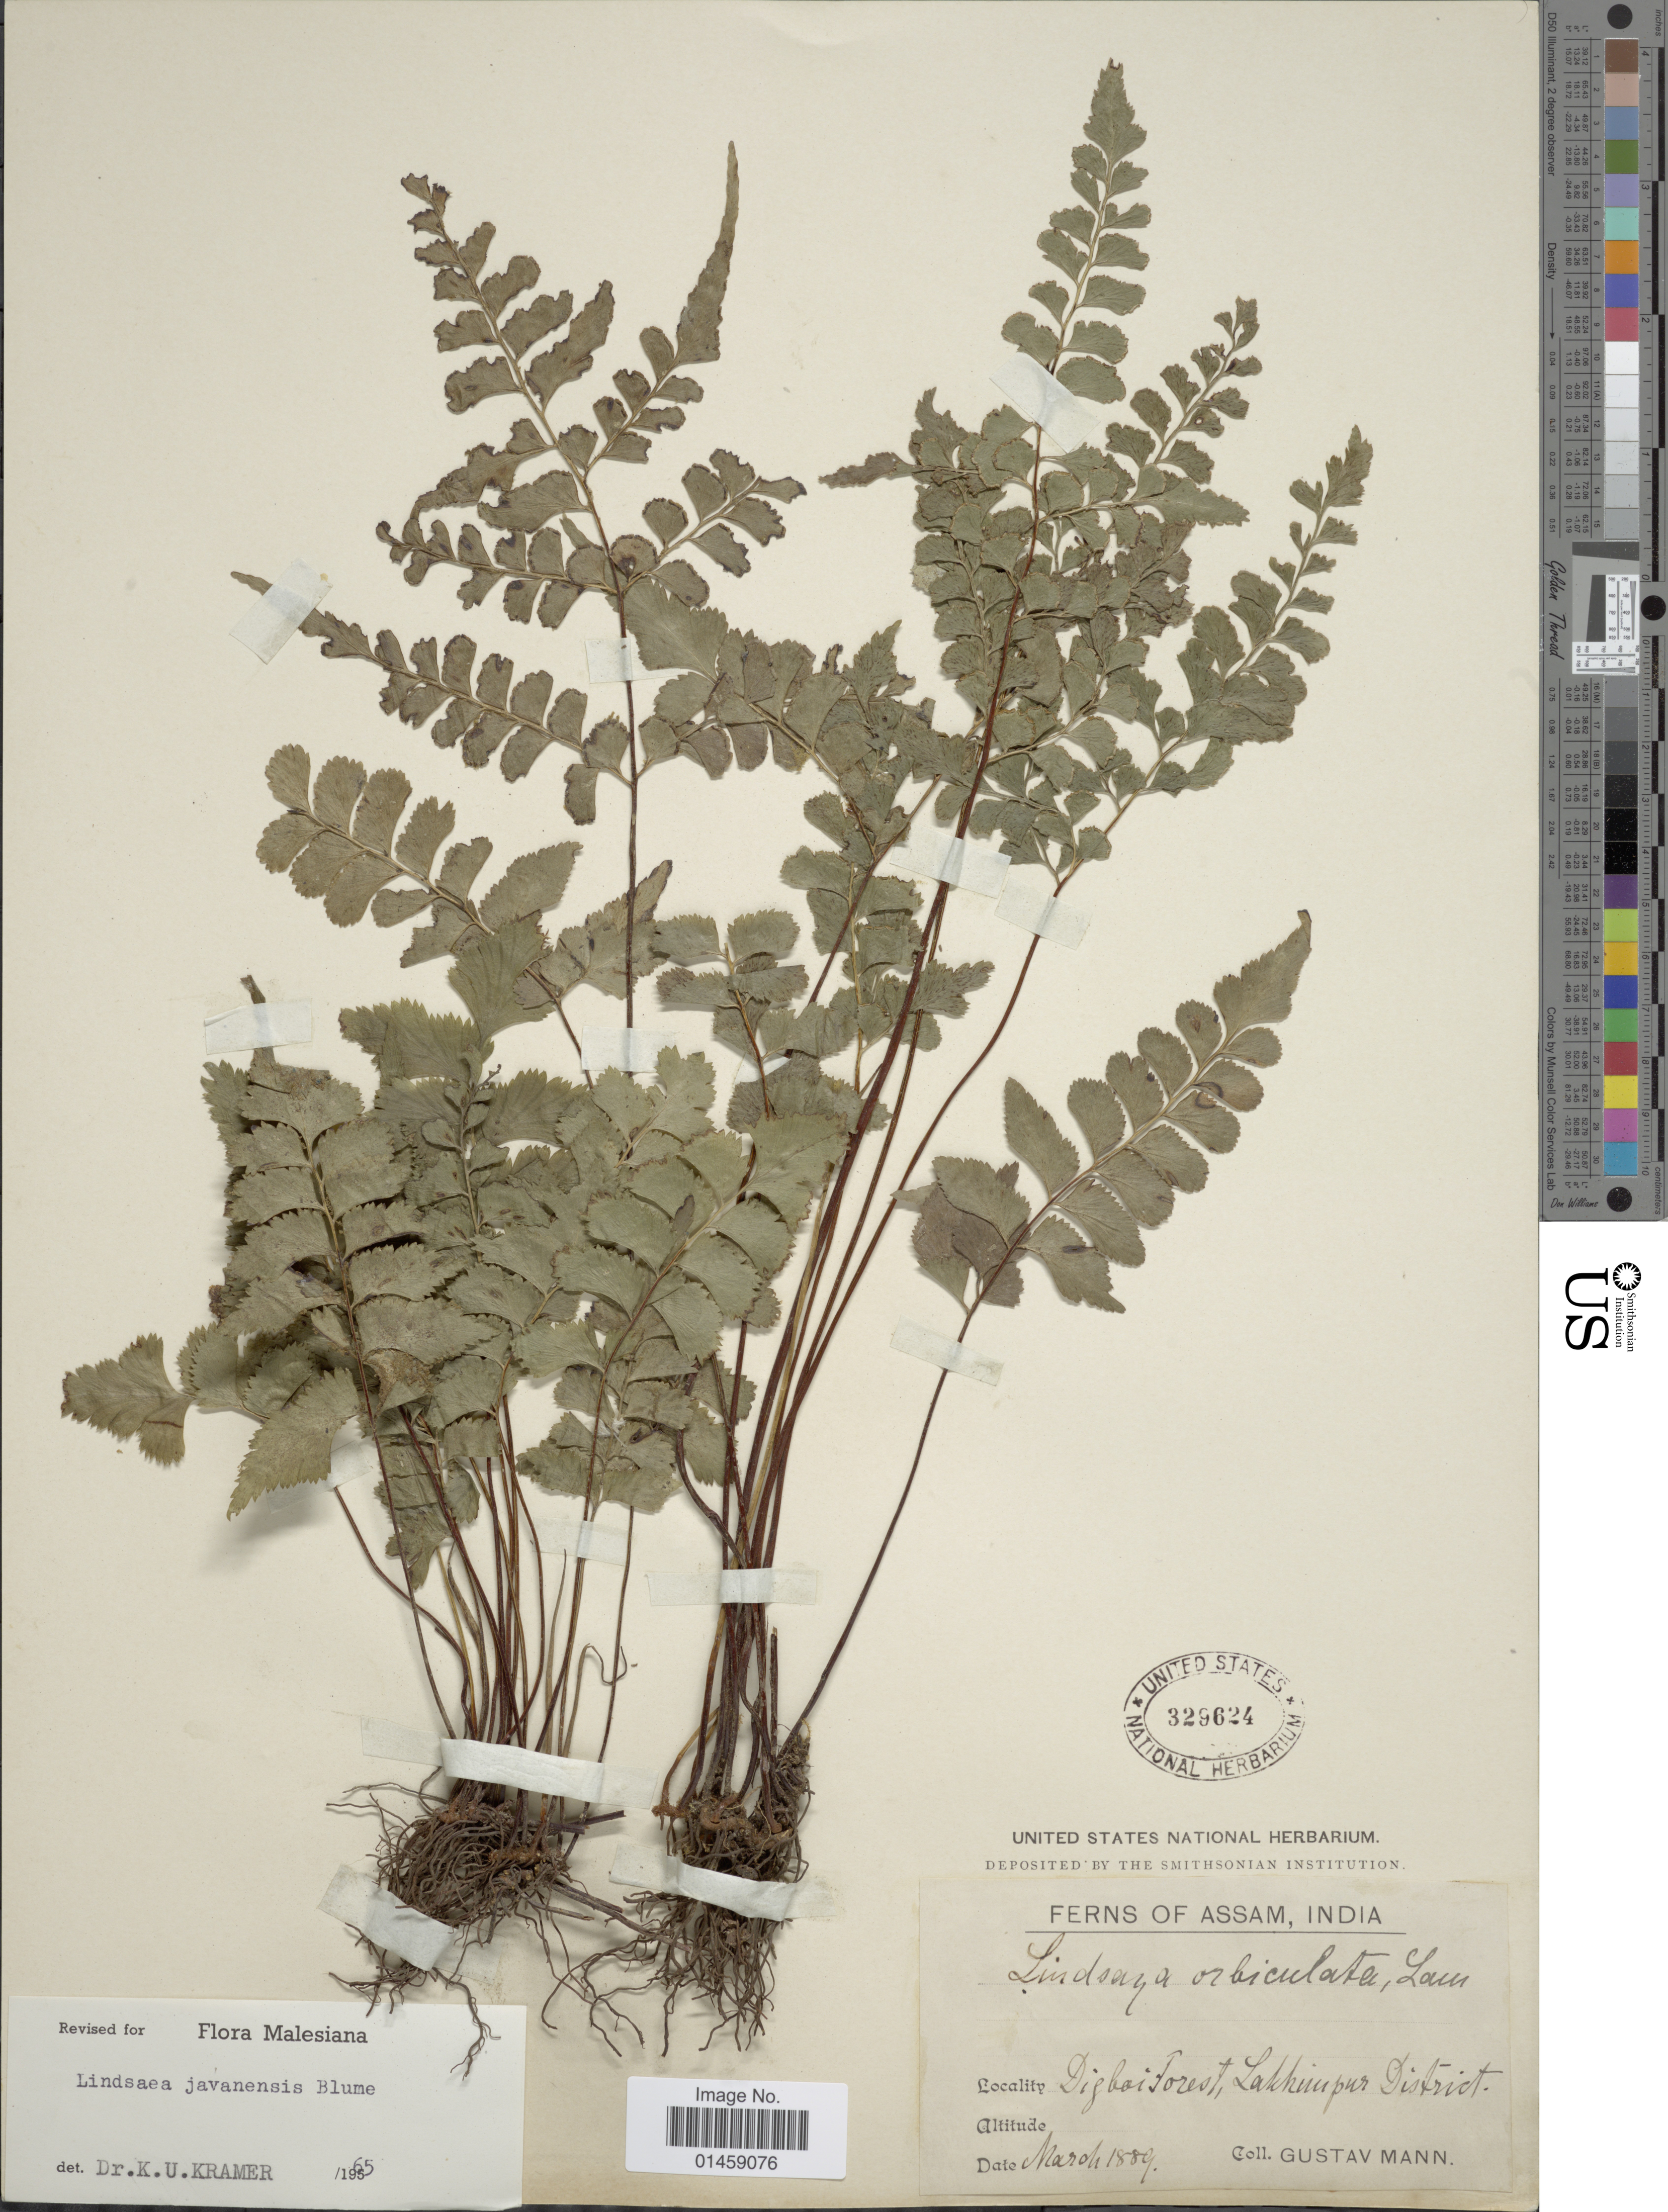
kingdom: Plantae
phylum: Tracheophyta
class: Polypodiopsida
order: Polypodiales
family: Lindsaeaceae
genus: Lindsaea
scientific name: Lindsaea javanensis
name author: Blume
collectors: G. Mann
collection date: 1889-03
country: India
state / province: Assam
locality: Digboi Forest, Lakhimpur District.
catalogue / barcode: US 329624